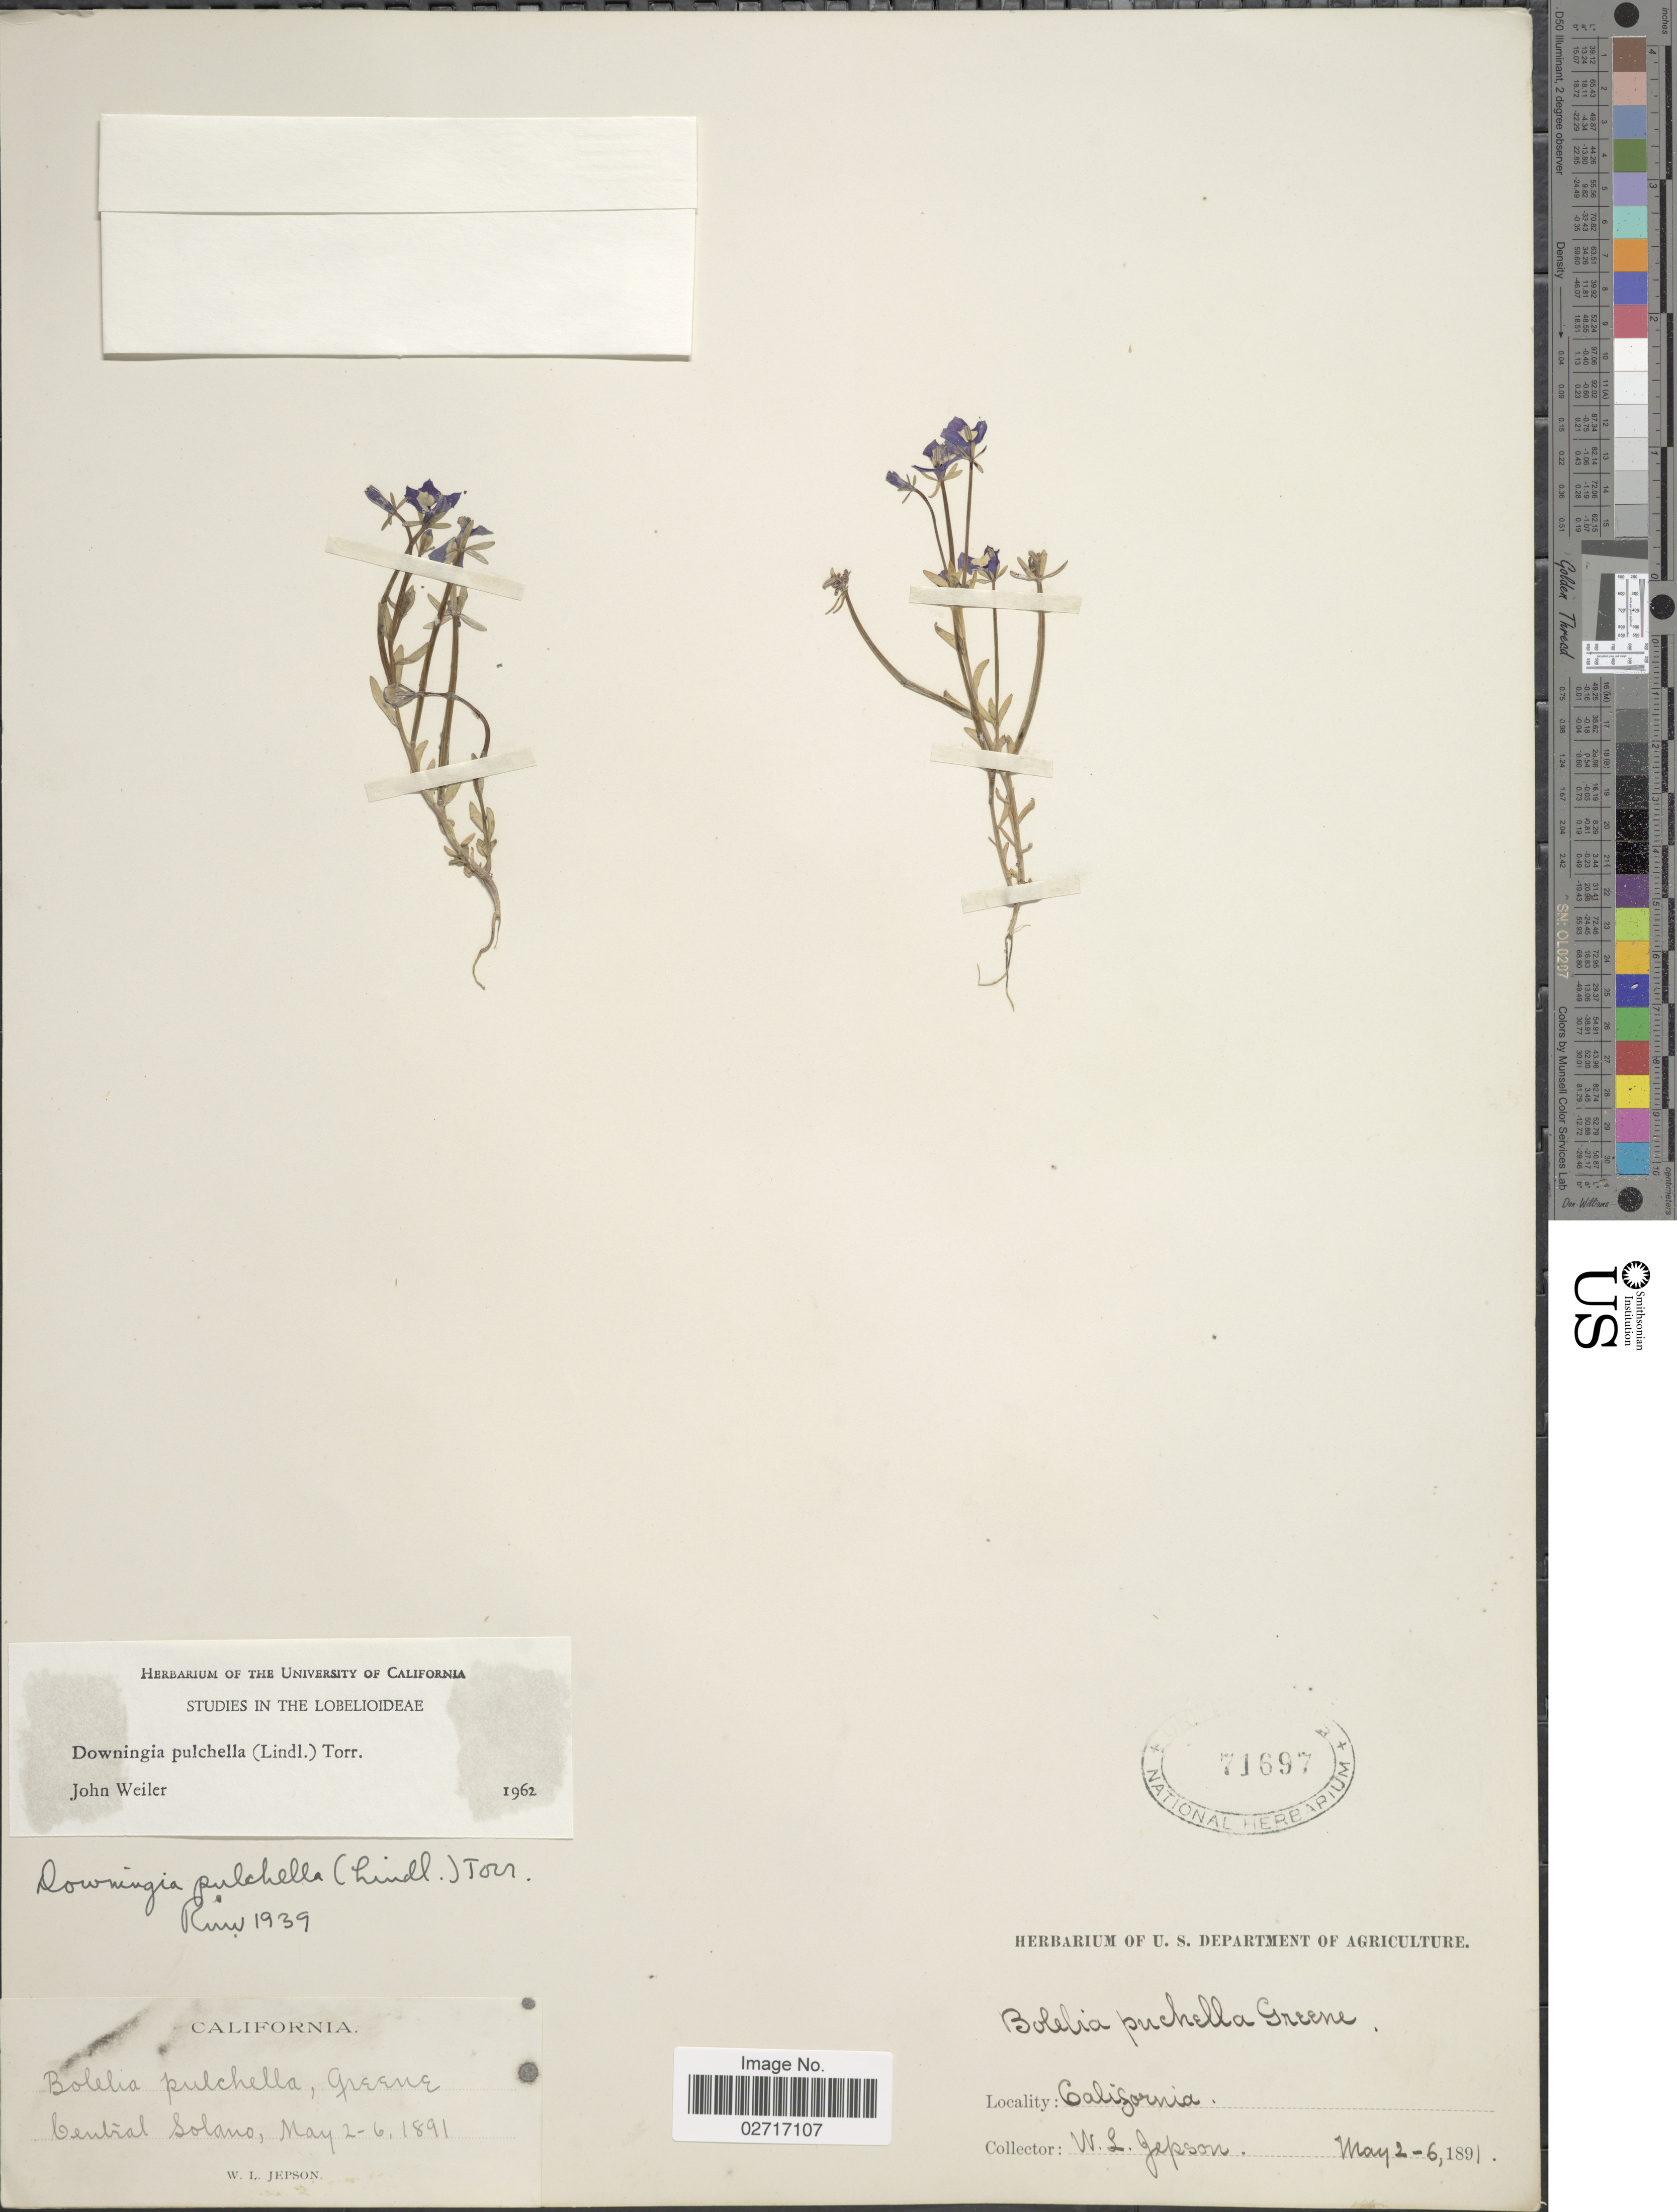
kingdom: Plantae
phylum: Tracheophyta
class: Magnoliopsida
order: Asterales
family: Campanulaceae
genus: Downingia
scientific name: Downingia pulchella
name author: (Lindl.) Torr.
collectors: W. L. Jepson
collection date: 1891-05-02/1891-05-06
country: United States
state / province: California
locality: Central Solano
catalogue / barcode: US 71697